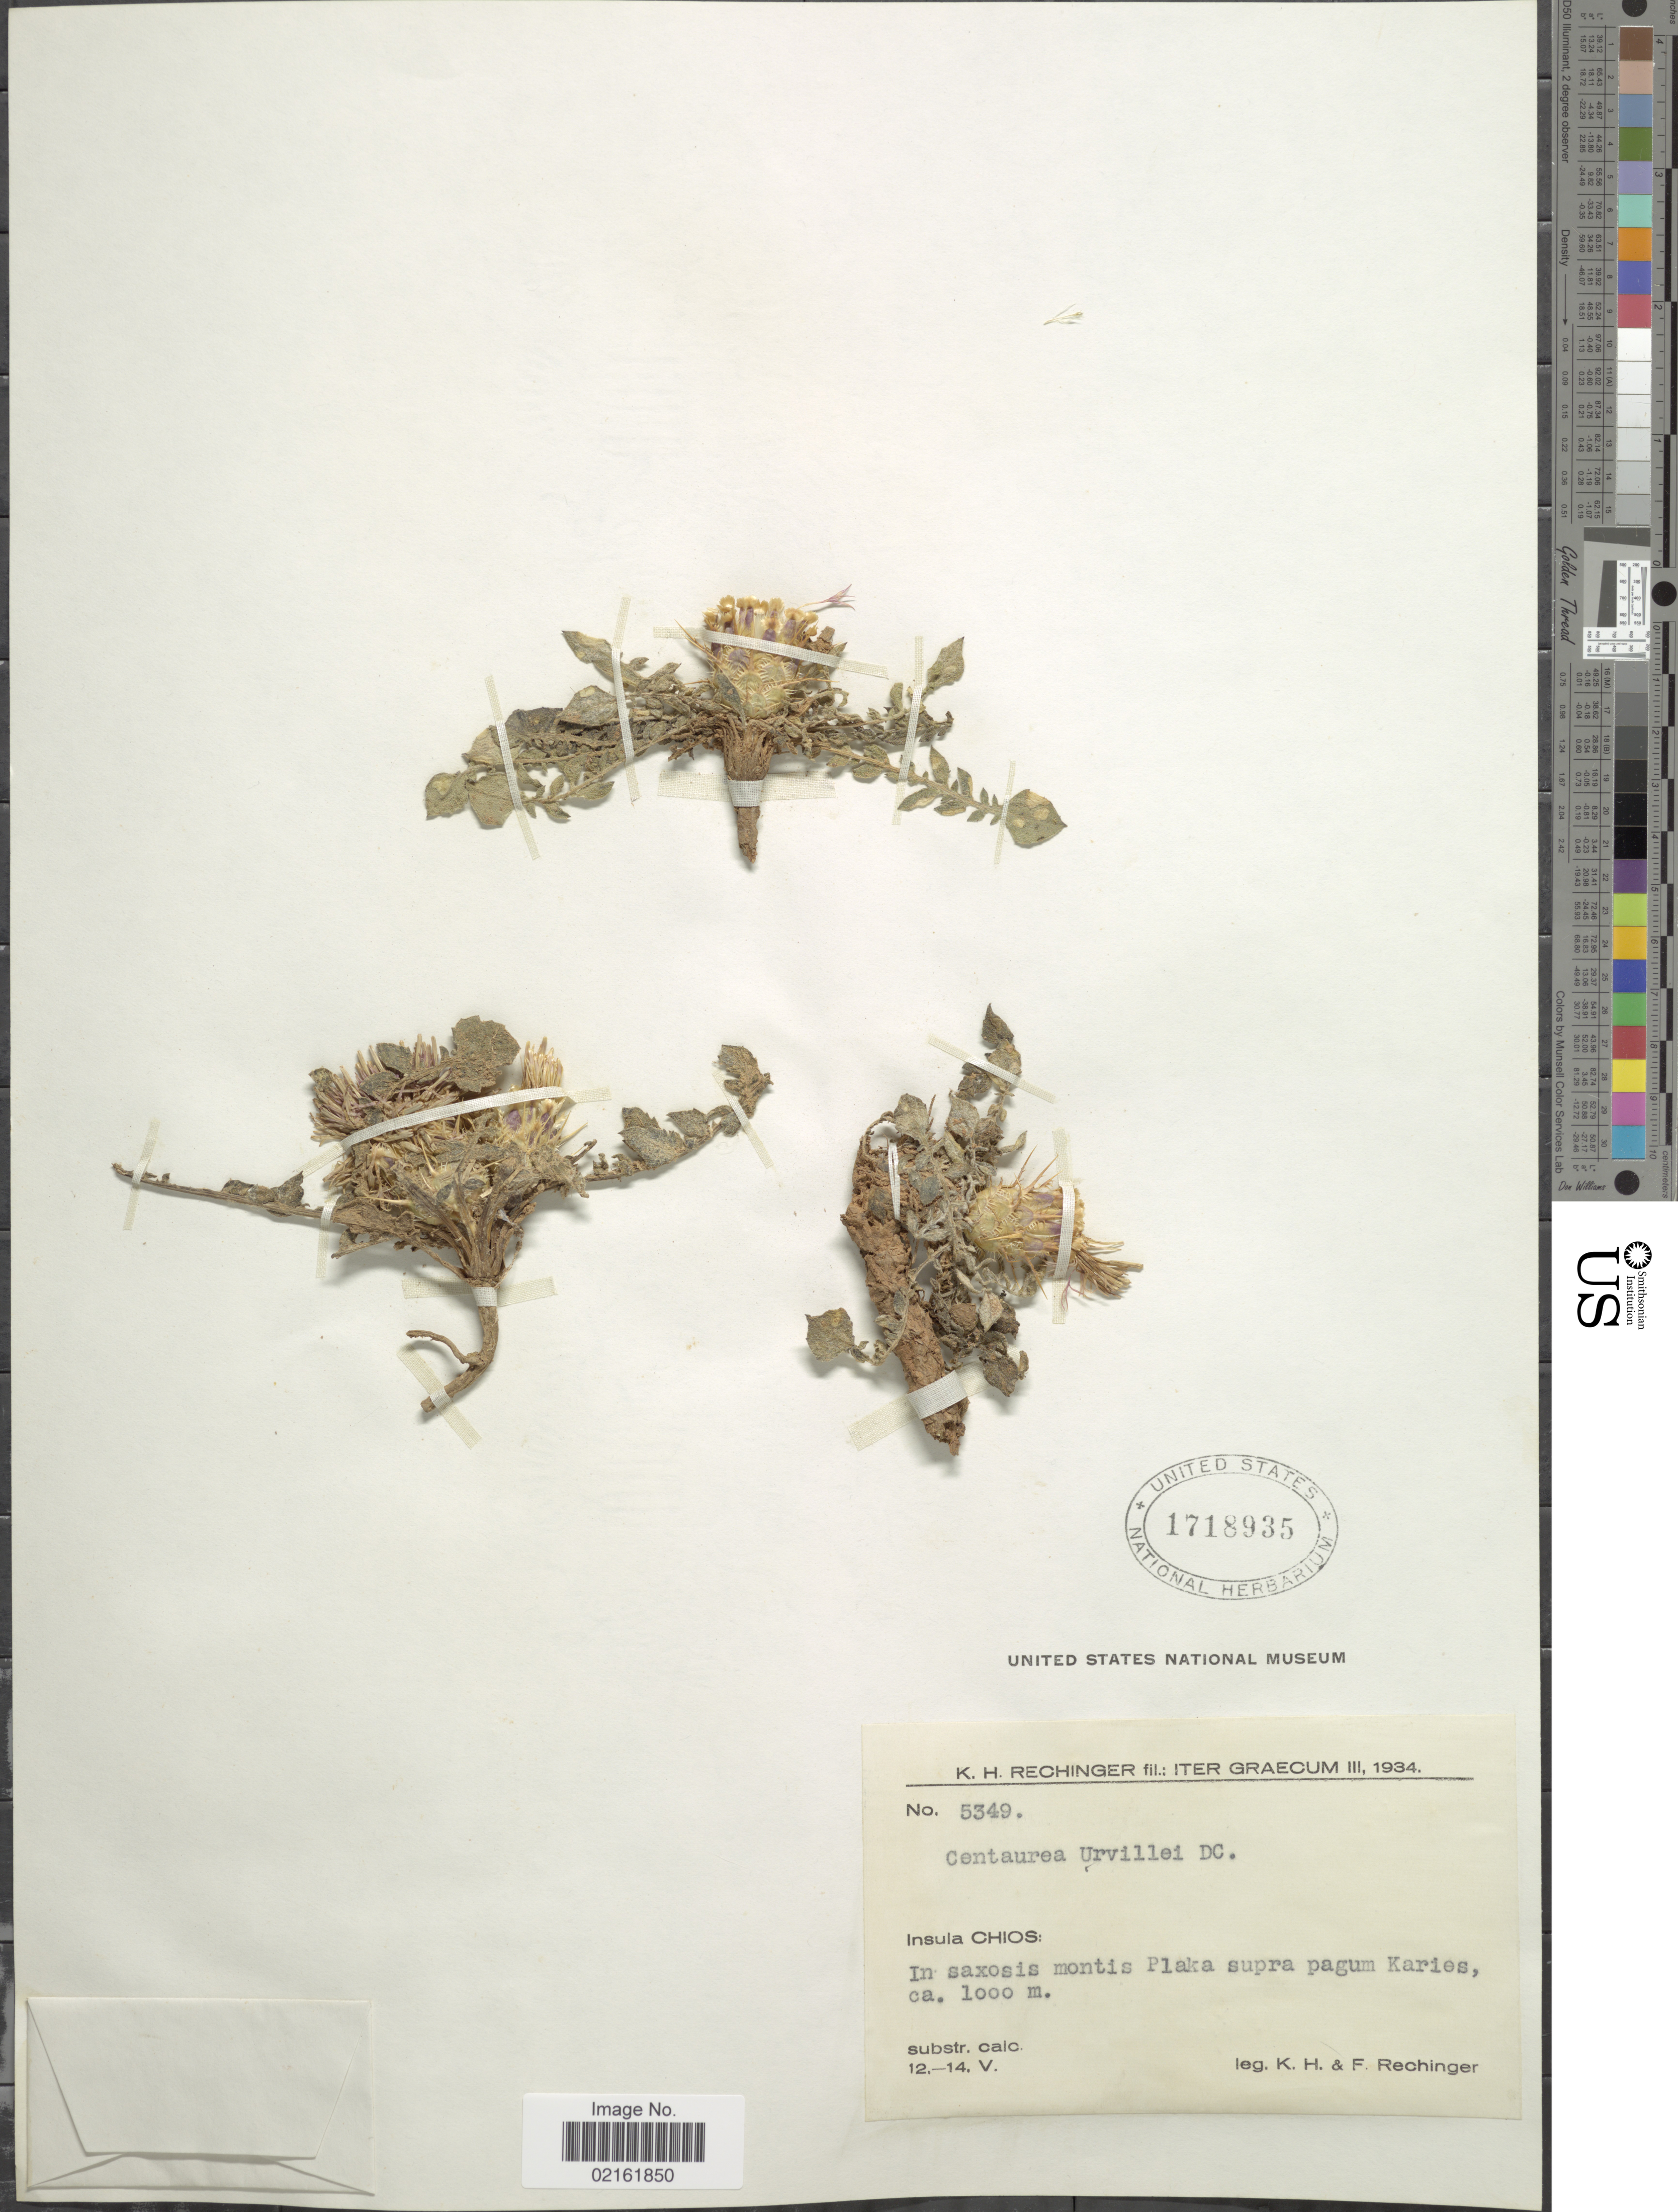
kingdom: Plantae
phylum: Tracheophyta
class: Magnoliopsida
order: Asterales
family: Asteraceae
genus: Centaurea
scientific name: Centaurea urvillei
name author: DC.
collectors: K. H. Rechinger & F. Rechinger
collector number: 5349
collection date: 1934-05-12/1934-05-14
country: Greece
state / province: North Aegean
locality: Insula Chios: In saxosis montis Plaka supra pagum Karies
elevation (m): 1000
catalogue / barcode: US 1718935